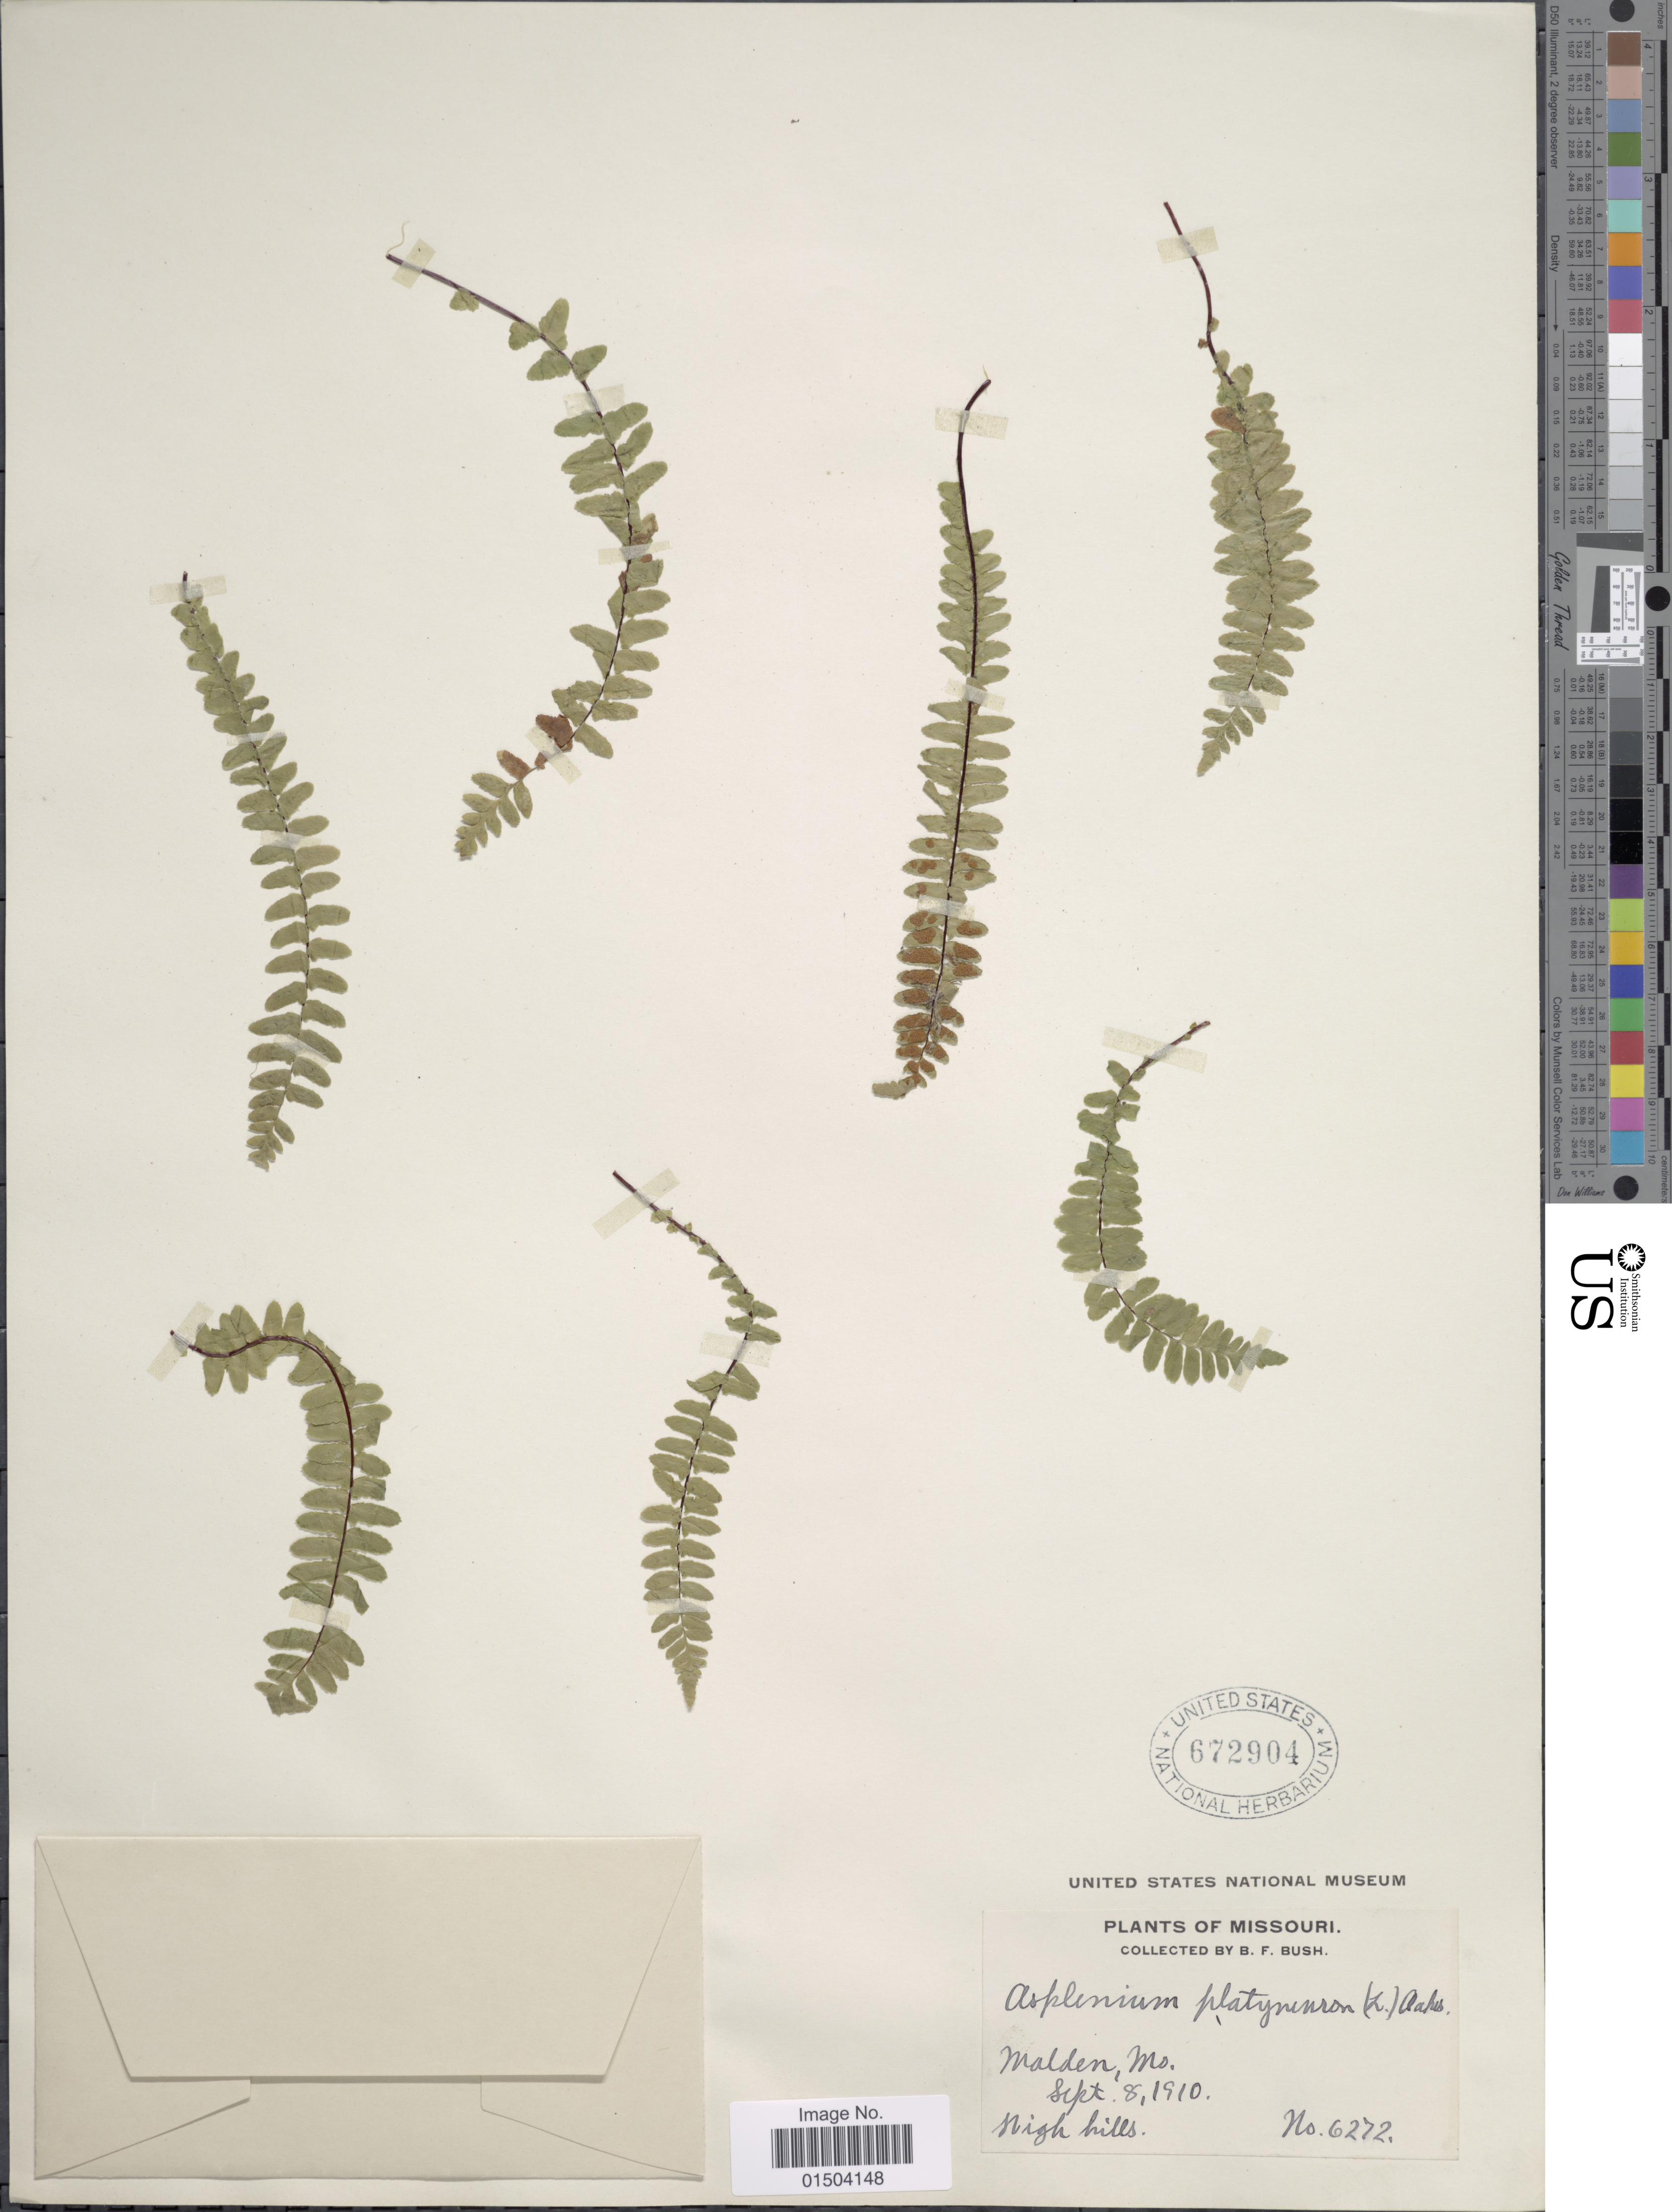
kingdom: Plantae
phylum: Tracheophyta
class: Polypodiopsida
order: Polypodiales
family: Aspleniaceae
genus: Asplenium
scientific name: Asplenium platyneuron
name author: (L.) Britton, Stearns & Poggenb.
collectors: B. F. Bush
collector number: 6272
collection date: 1910-09-08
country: United States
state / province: Missouri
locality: Malden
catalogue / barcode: US 672904